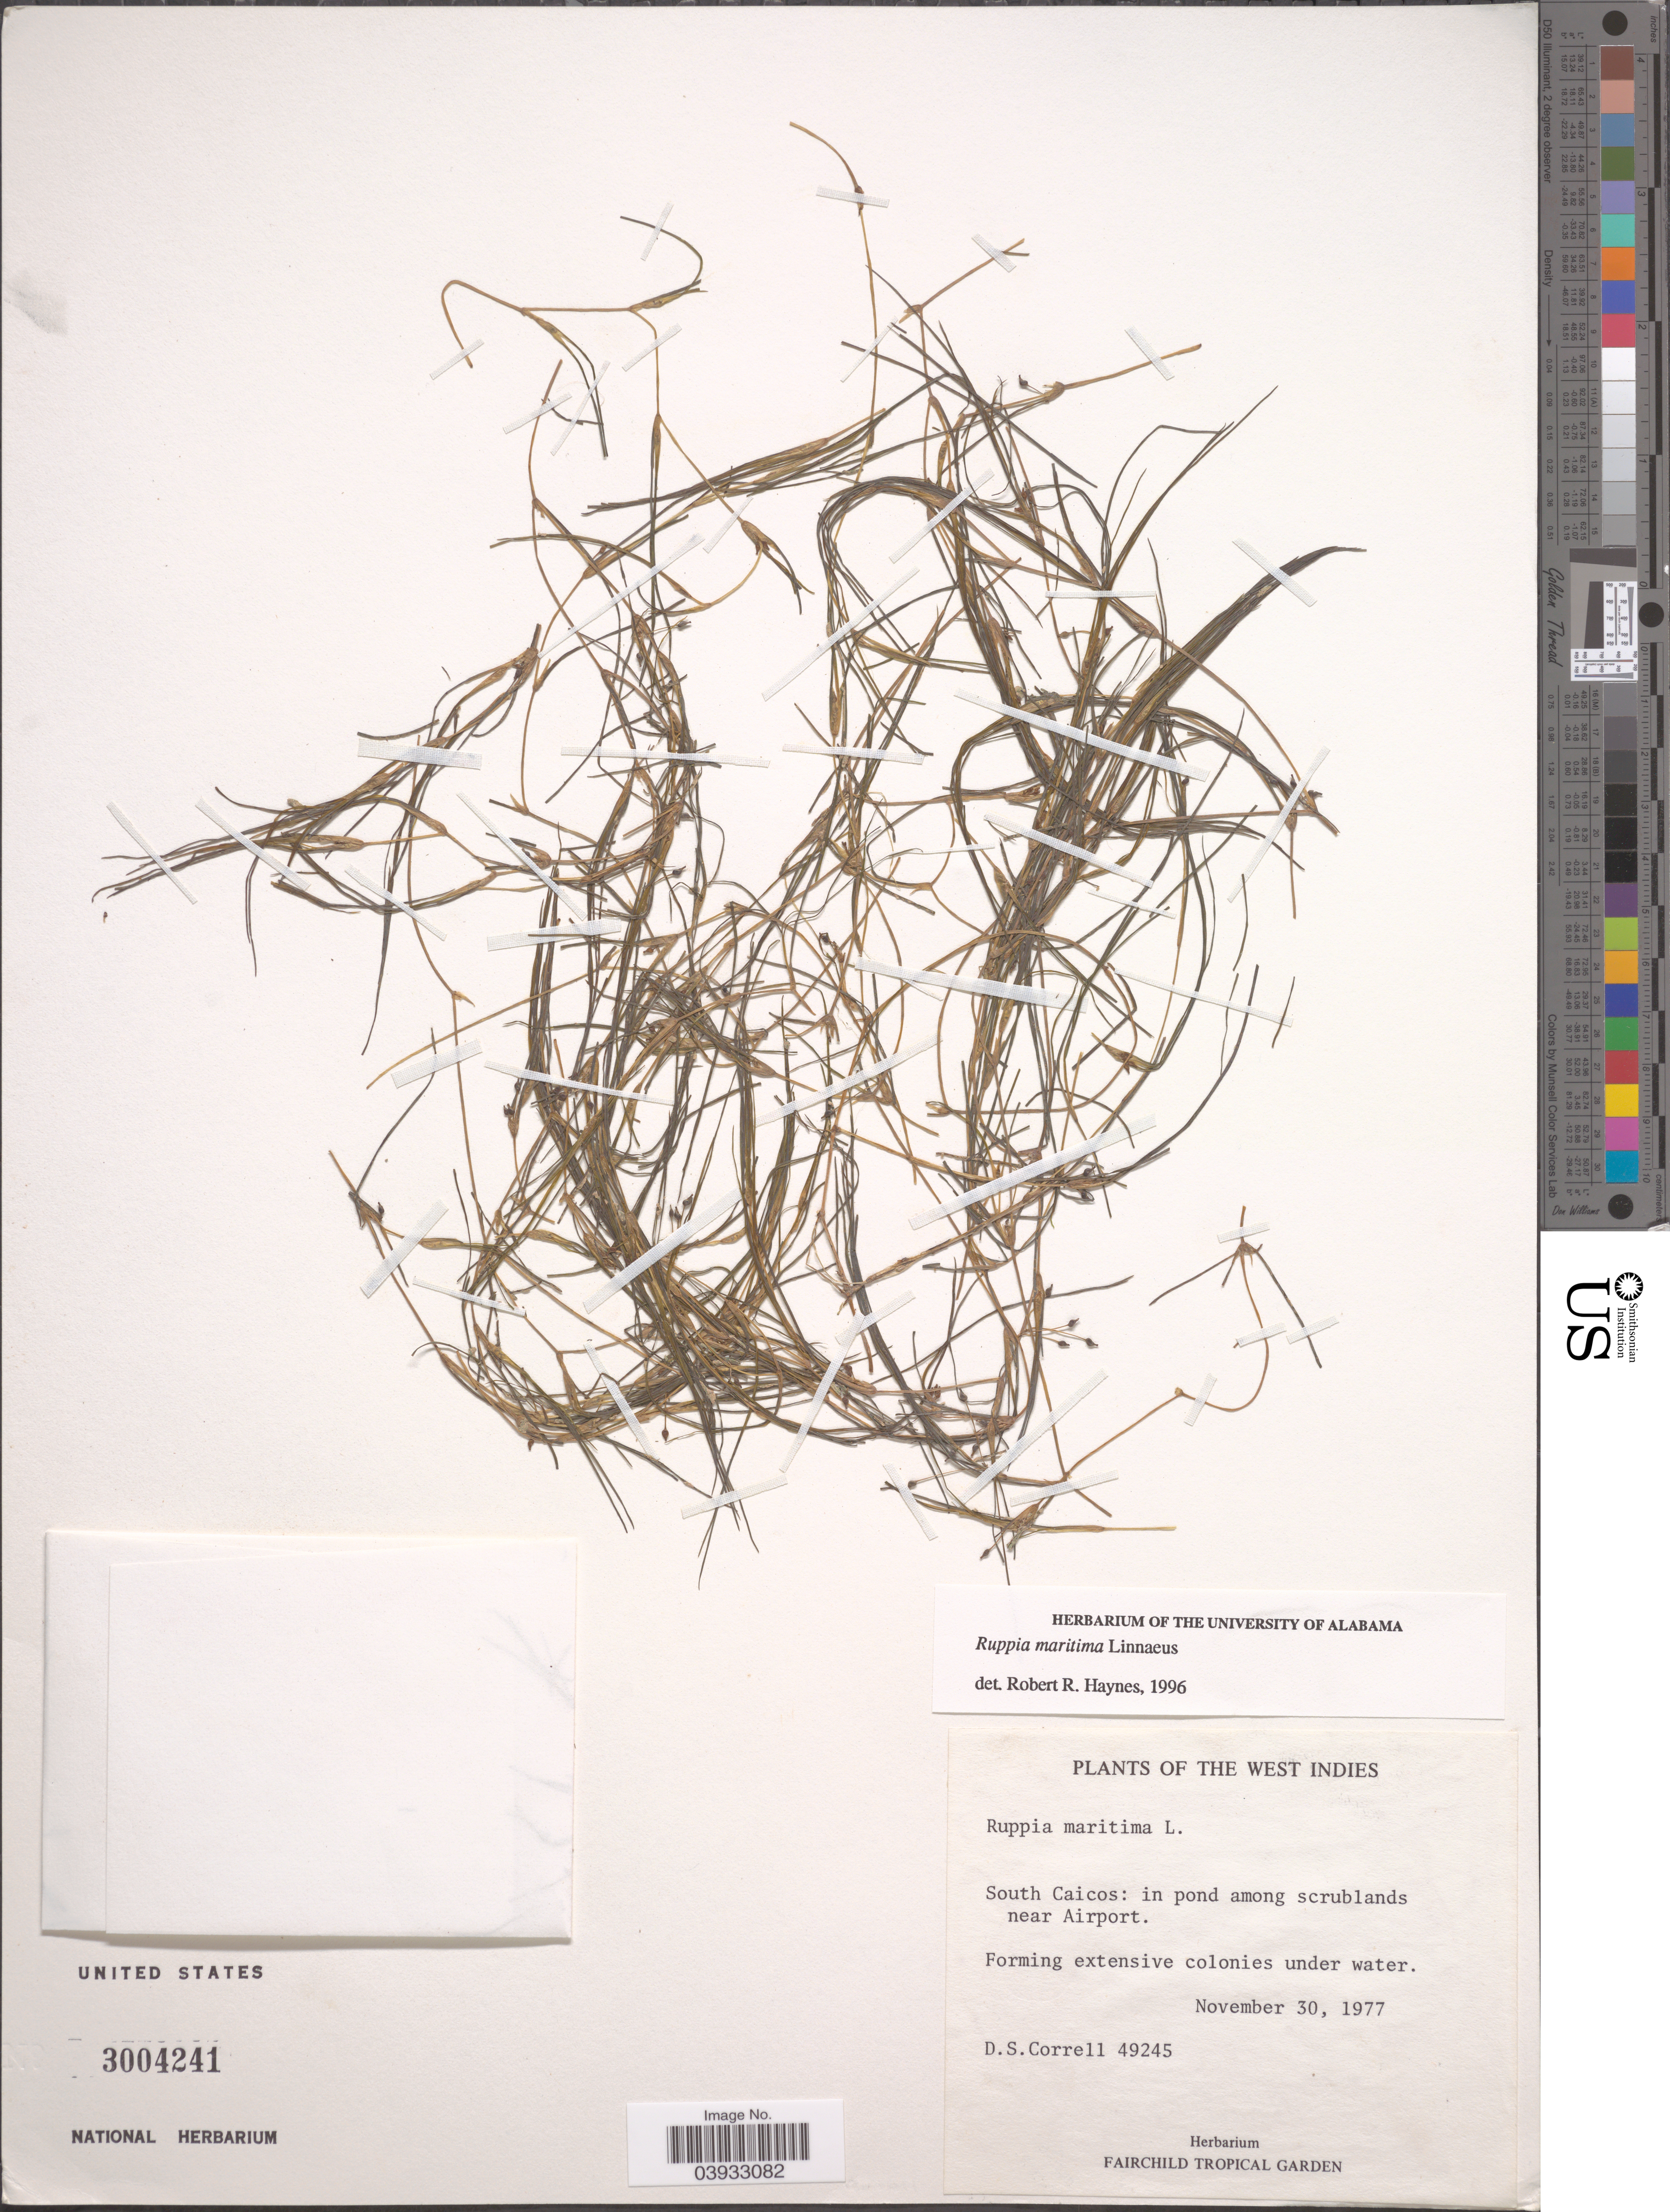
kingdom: Plantae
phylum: Tracheophyta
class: Liliopsida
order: Alismatales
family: Ruppiaceae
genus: Ruppia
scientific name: Ruppia maritima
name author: L.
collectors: D. S. Correll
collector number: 49245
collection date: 1977-11-30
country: Turks and Caicos Islands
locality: South Caicos: near Airport.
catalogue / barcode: US 3004241